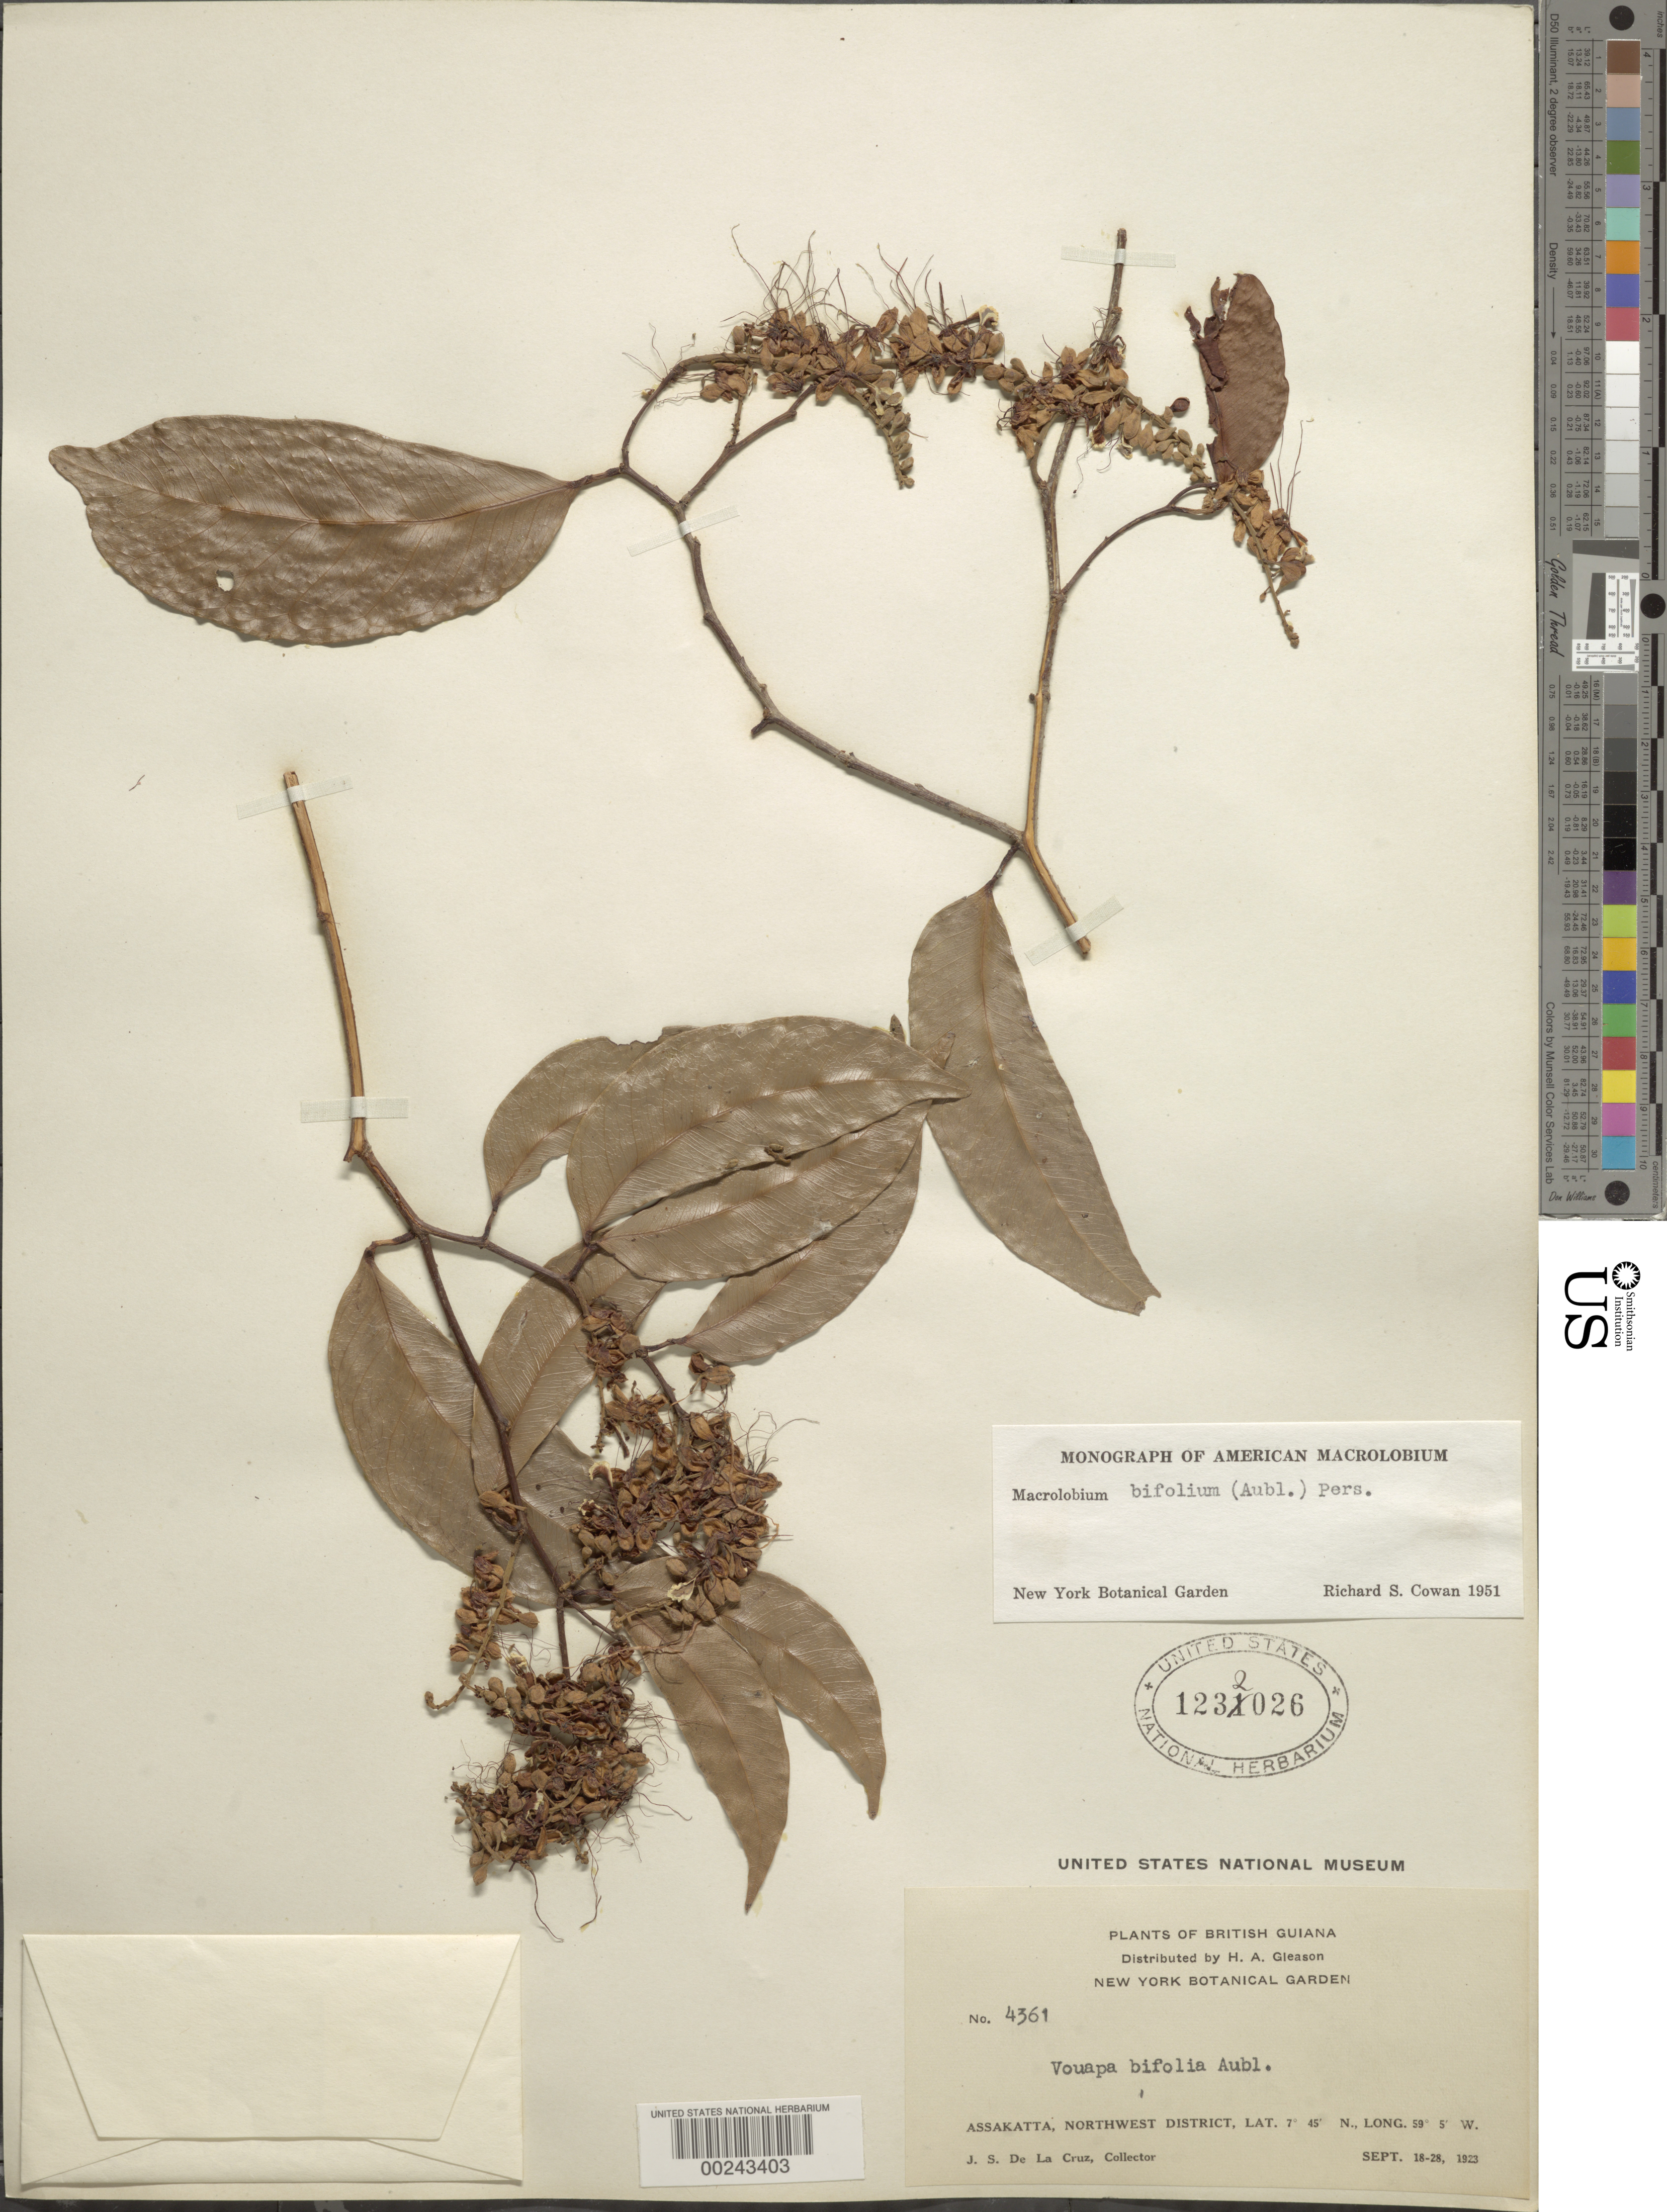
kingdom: Plantae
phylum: Tracheophyta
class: Magnoliopsida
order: Fabales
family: Fabaceae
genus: Macrolobium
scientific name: Macrolobium bifolium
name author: (Aubl.) Pers.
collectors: J. S. de la Cruz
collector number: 4361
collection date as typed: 18 Sep 1923 to 28 Sep 1923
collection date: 1923-09-18/1923-09-28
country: Guyana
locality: Assakatta, northwest dist.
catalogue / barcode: US 1232026